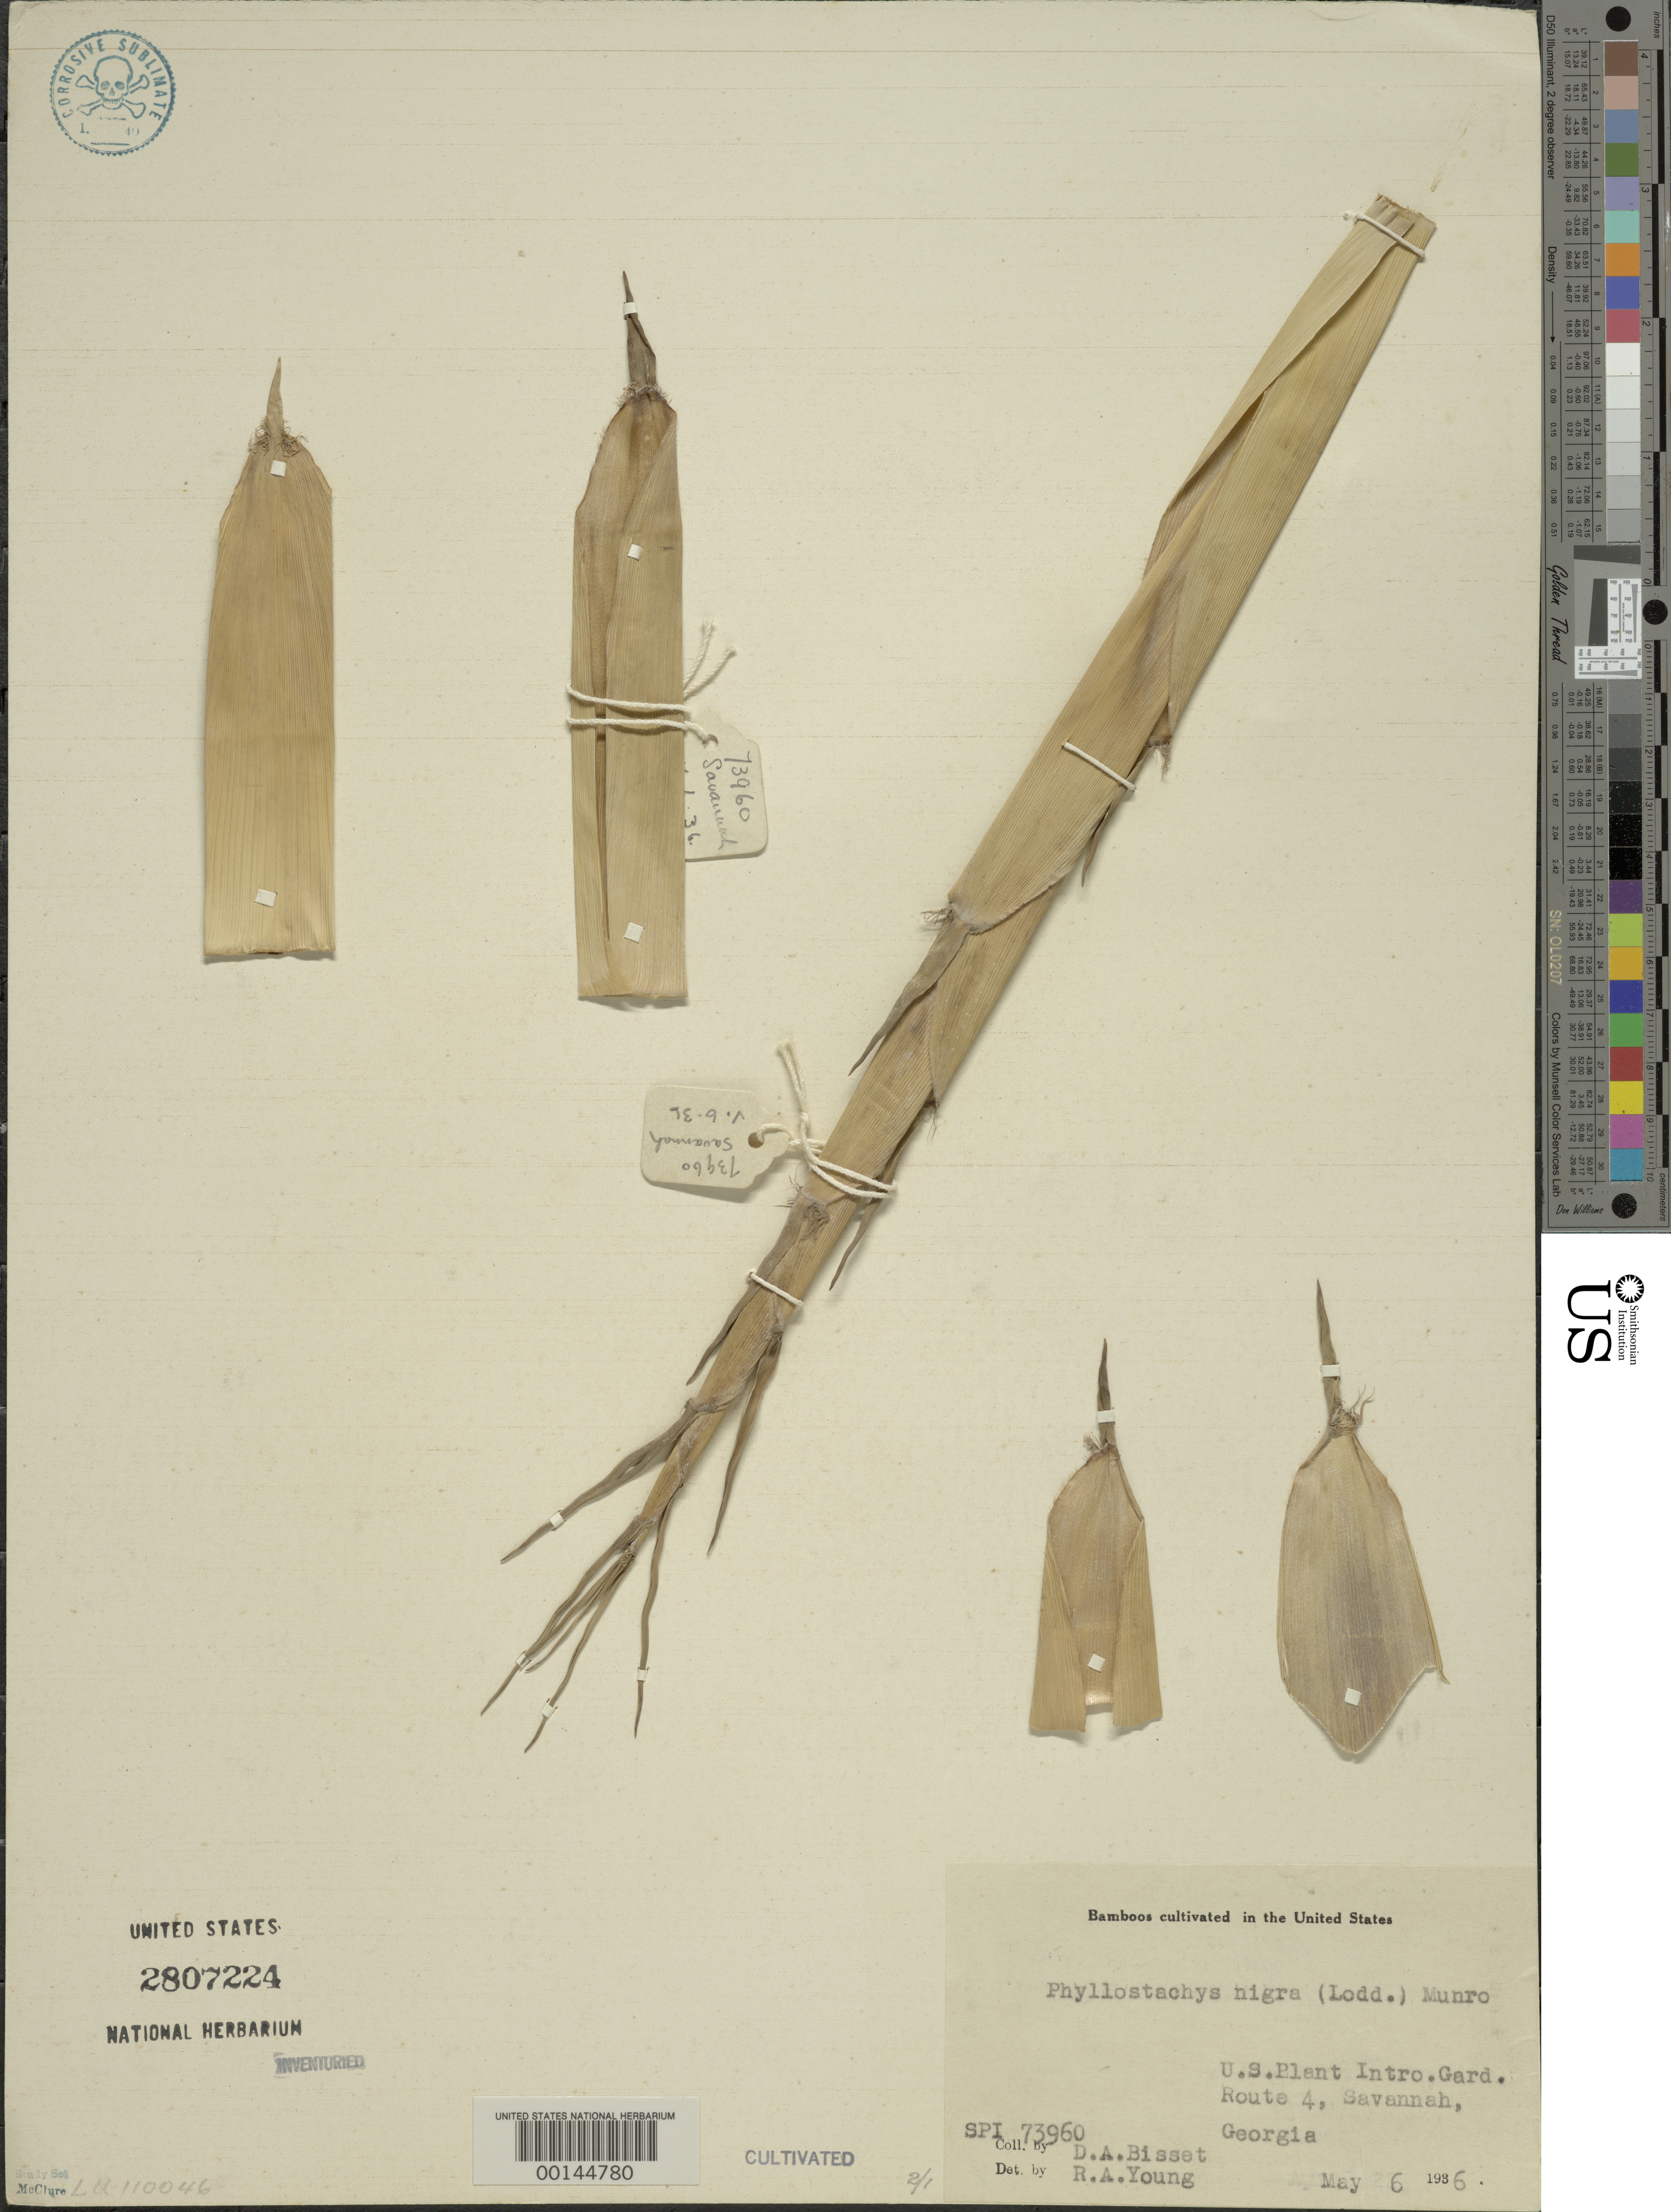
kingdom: Plantae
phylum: Tracheophyta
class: Liliopsida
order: Poales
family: Poaceae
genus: Phyllostachys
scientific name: Phyllostachys nigra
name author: (Lodd. ex Lindl.) Munro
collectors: D. Bisset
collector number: SPI 73960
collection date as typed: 06 May 1936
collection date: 1936-05-06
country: United States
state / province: Georgia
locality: Savannah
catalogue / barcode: US 2807224